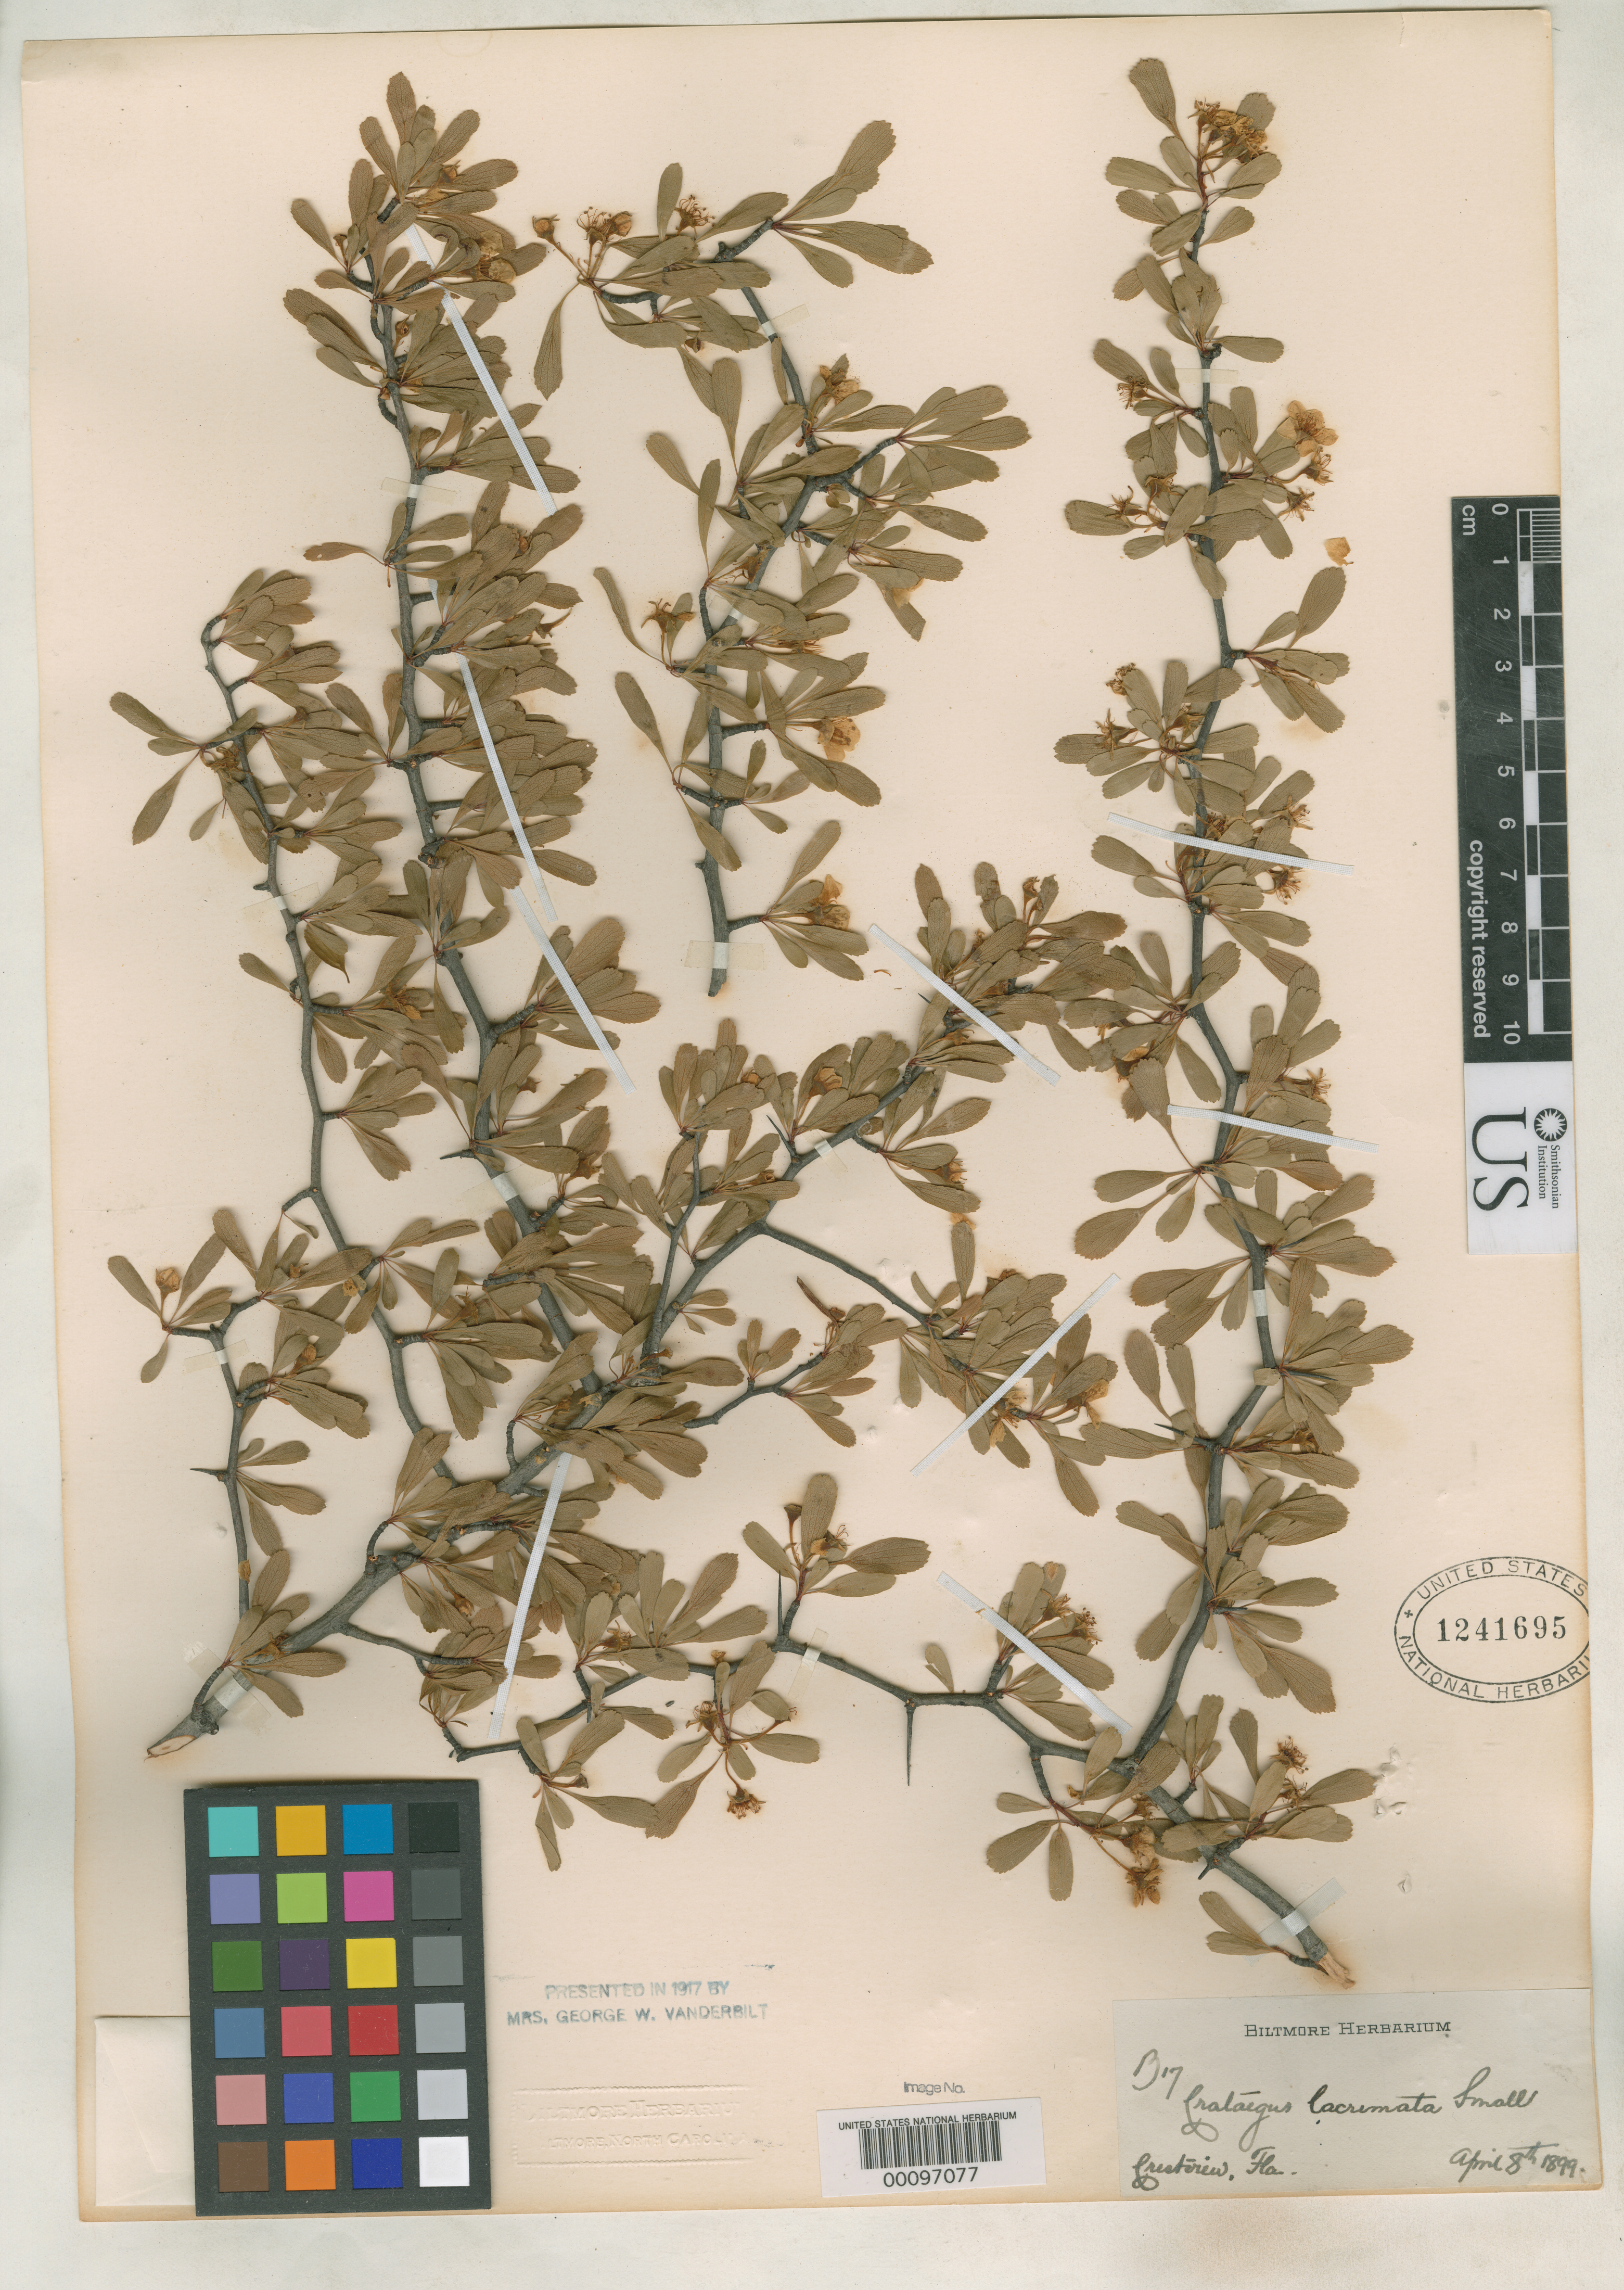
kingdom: Plantae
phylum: Tracheophyta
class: Magnoliopsida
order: Rosales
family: Rosaceae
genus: Crataegus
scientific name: Crataegus lacrimata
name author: Small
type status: Syntype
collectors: ex herb. Biltmore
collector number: B 17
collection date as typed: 08 Apr 1899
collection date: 1899-04-08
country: United States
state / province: Florida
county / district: Okaloosa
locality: Crestview.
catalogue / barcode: US 1241695